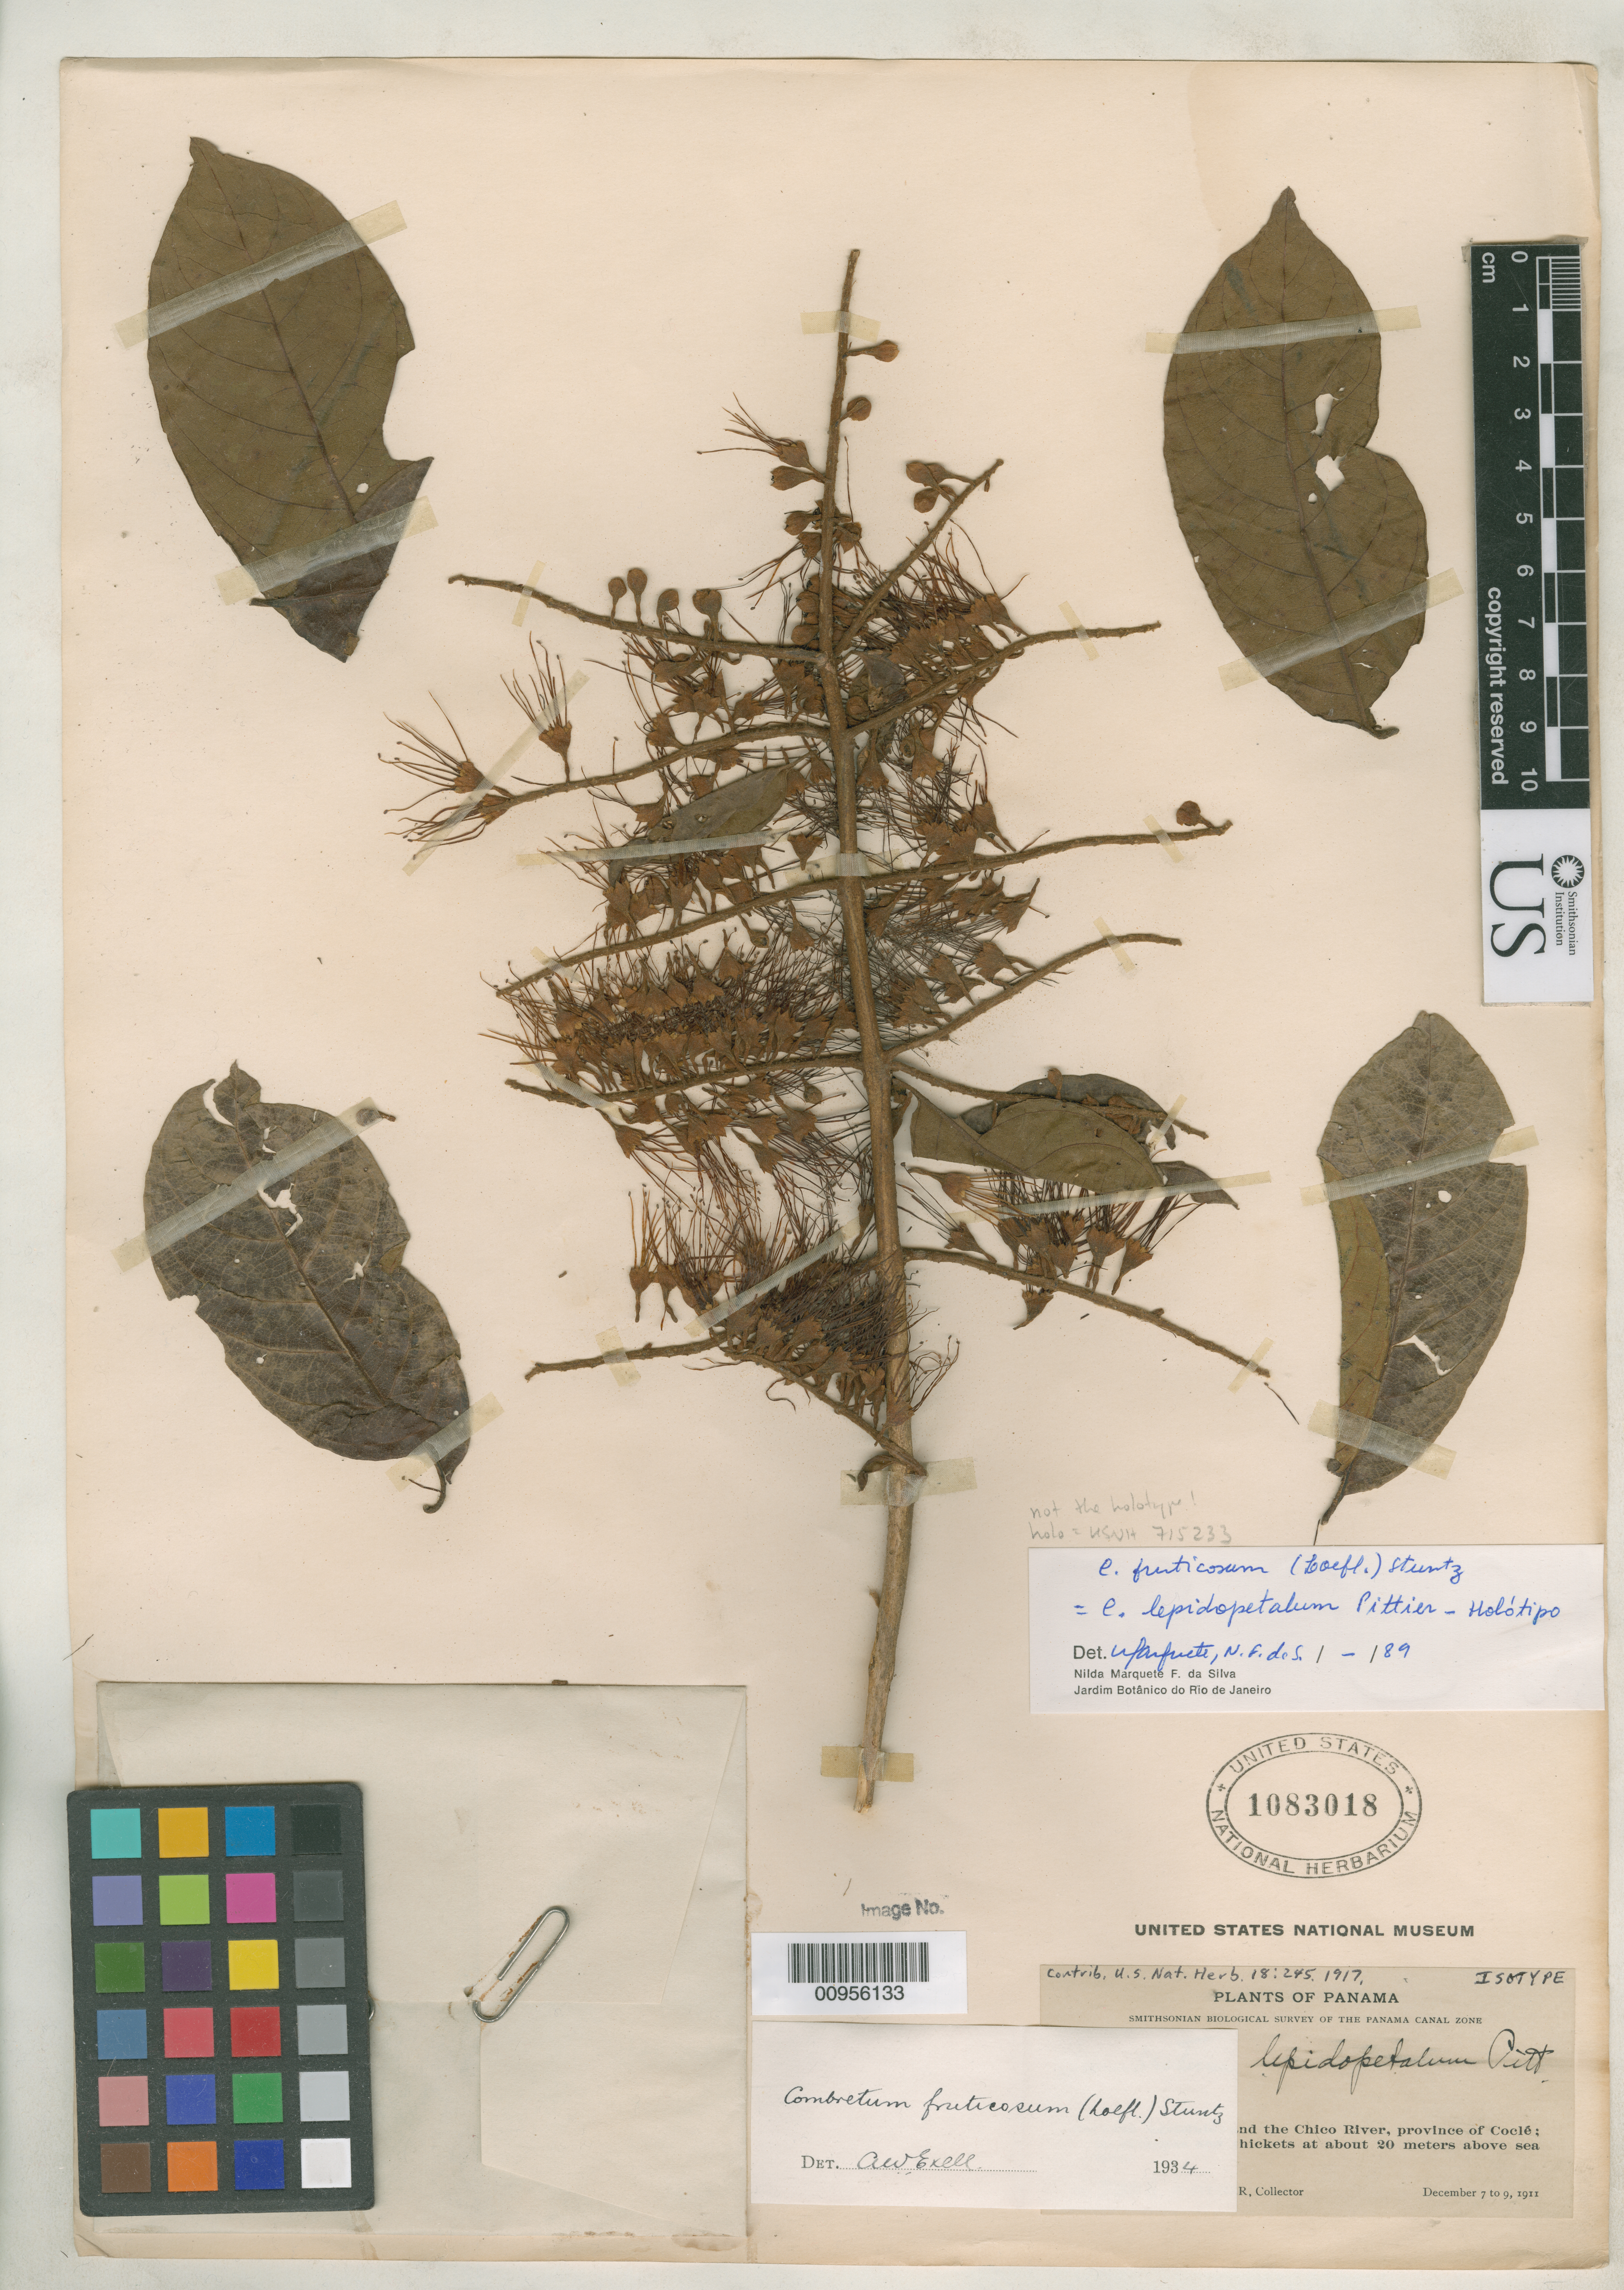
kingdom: Plantae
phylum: Tracheophyta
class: Magnoliopsida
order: Myrtales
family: Combretaceae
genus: Combretum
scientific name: Combretum lepidopetalum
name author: Pittier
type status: Isotype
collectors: H. F. Pittier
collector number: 5006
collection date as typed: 07 Dec 1911 to 09 Dec 1911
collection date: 1911-12-07/1911-12-09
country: Panama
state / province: Coclé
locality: Between Aguadulce and the Chico River, province of Coclé.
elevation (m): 20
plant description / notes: Annotated by N.M.F. da Silva as "Holótipo" but protologue cites "type" explicitly by sheet number, USNH 715233.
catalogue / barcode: US 1083018